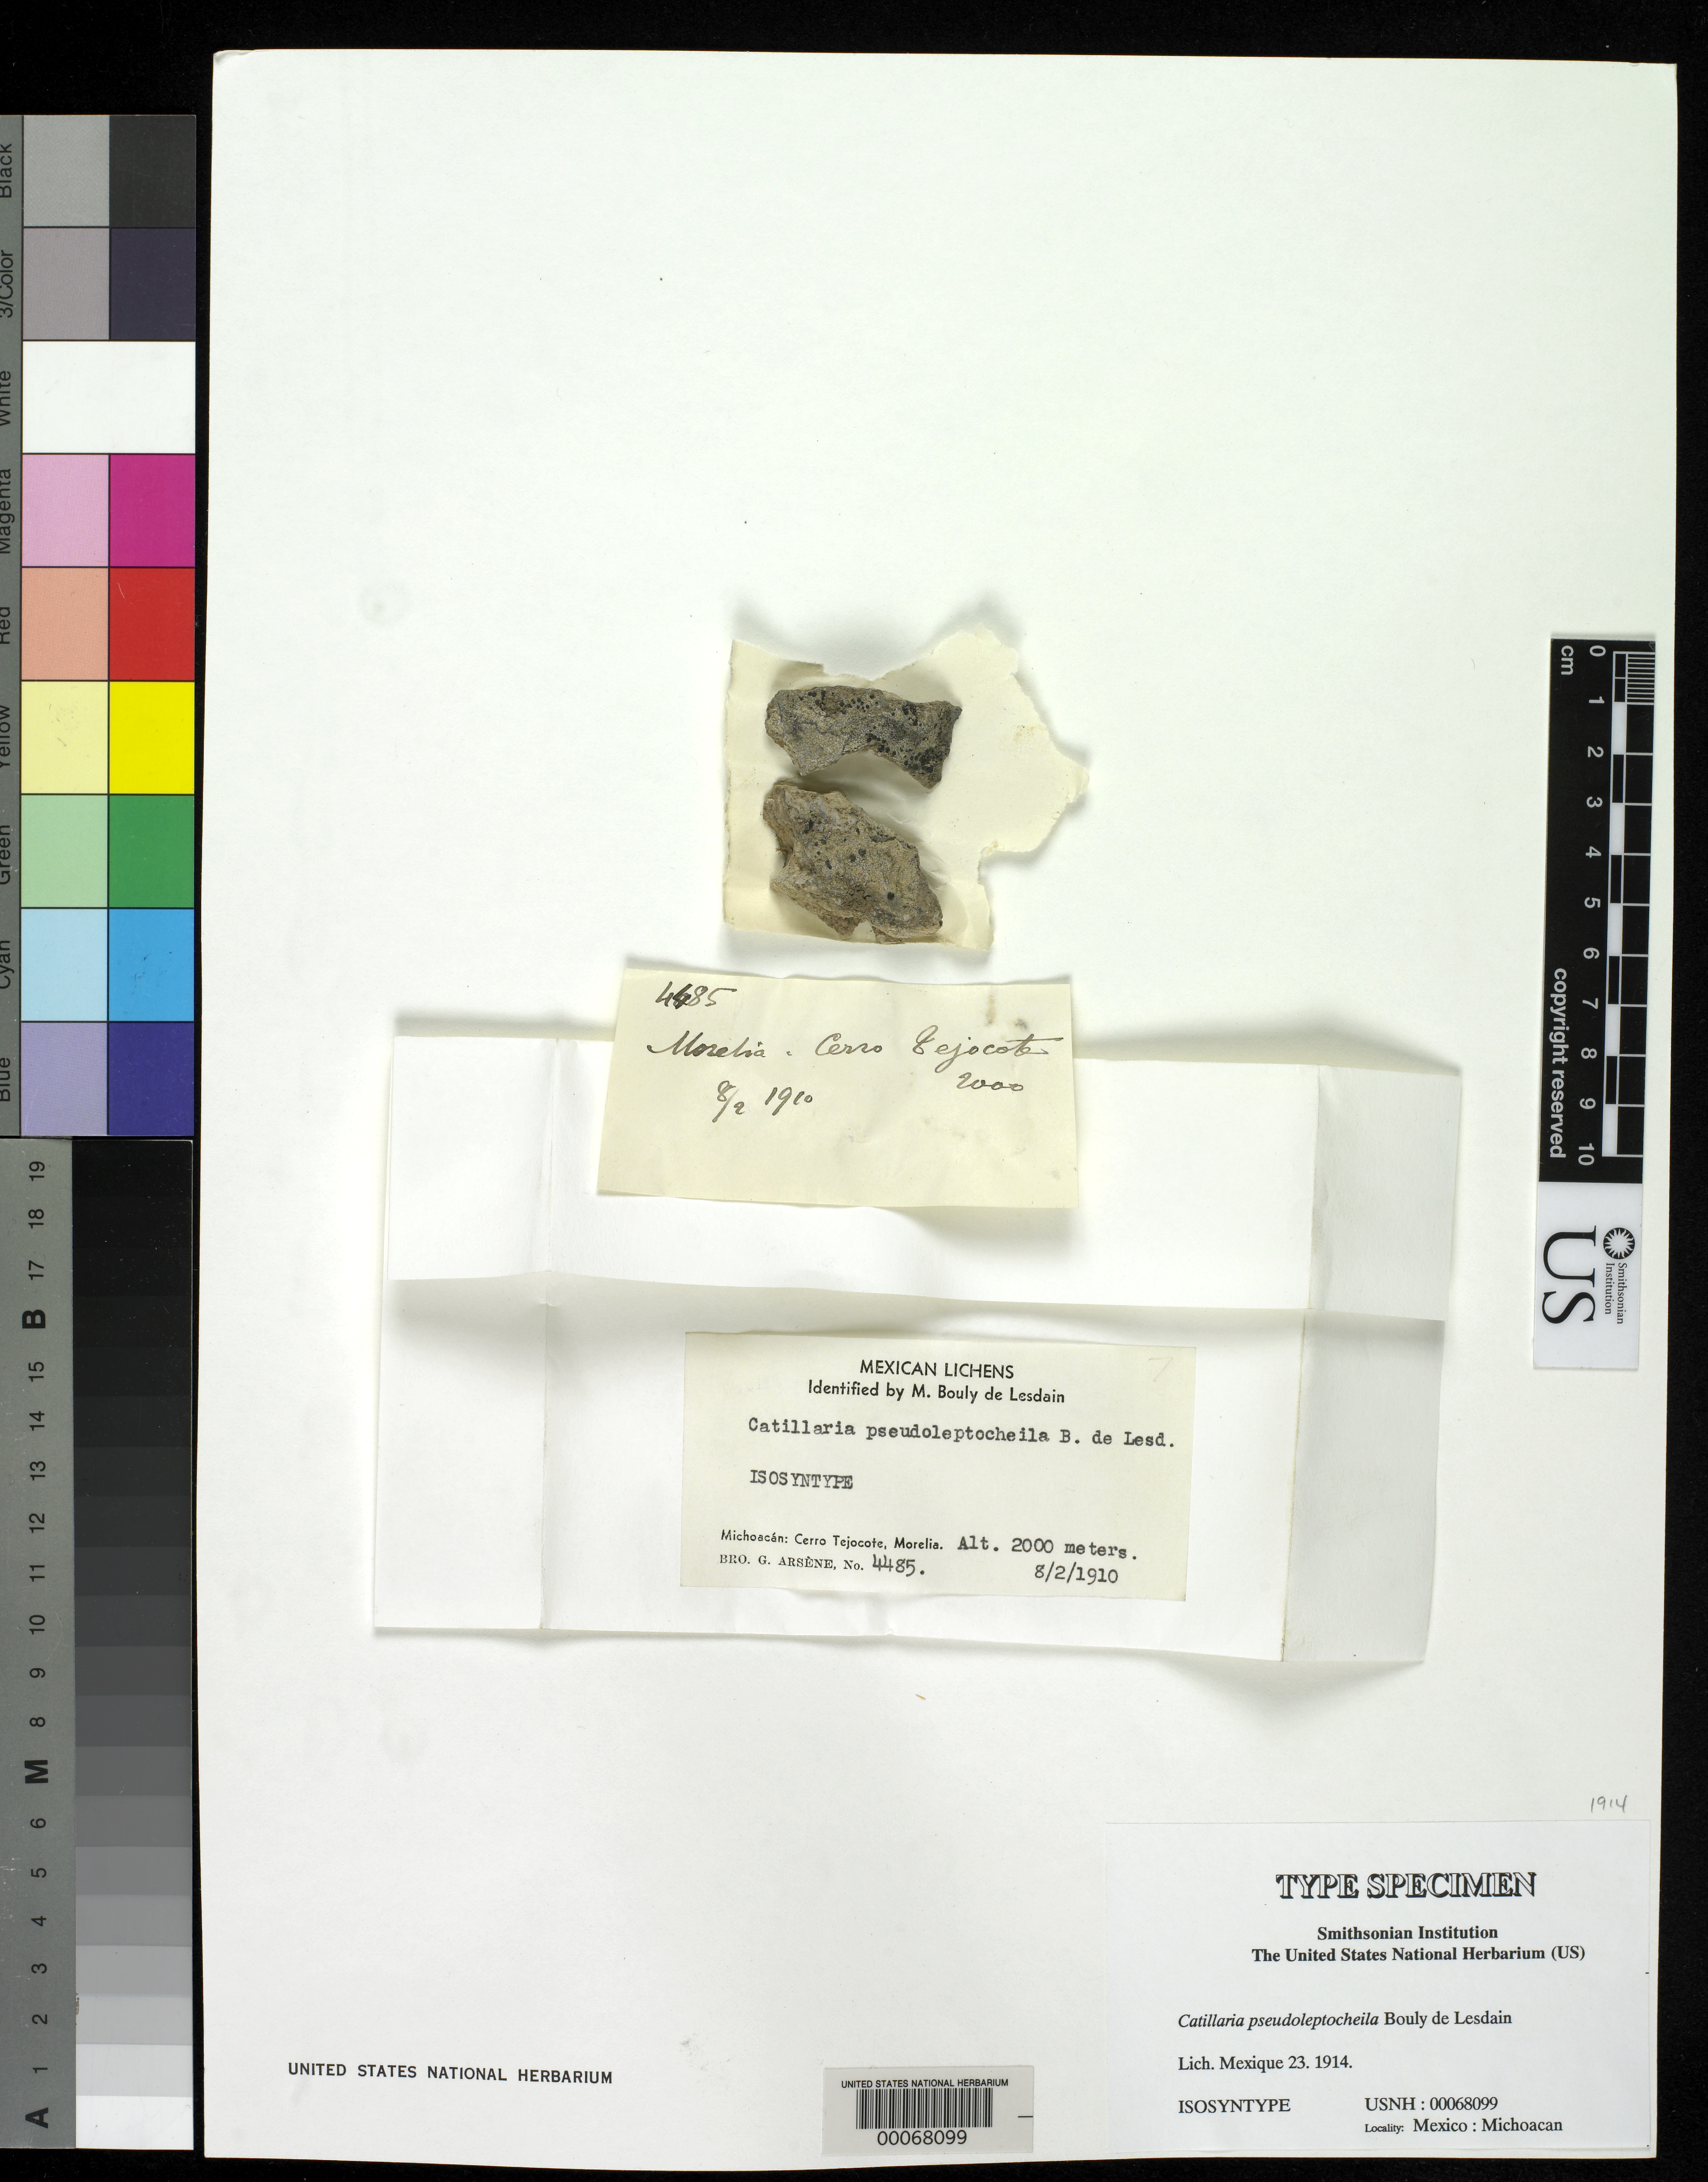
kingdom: Fungi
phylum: Ascomycota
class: Lecanoromycetes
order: Lecanorales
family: Catillariaceae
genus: Catillaria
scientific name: Catillaria pseudoleptocheila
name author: B. de Lesd.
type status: Isosyntype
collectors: Bro. G. Arsène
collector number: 4485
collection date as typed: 08 Feb 1910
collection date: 1910-02-08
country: Mexico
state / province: Michoacán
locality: Cerro Tejocote, Morelia.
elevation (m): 2000